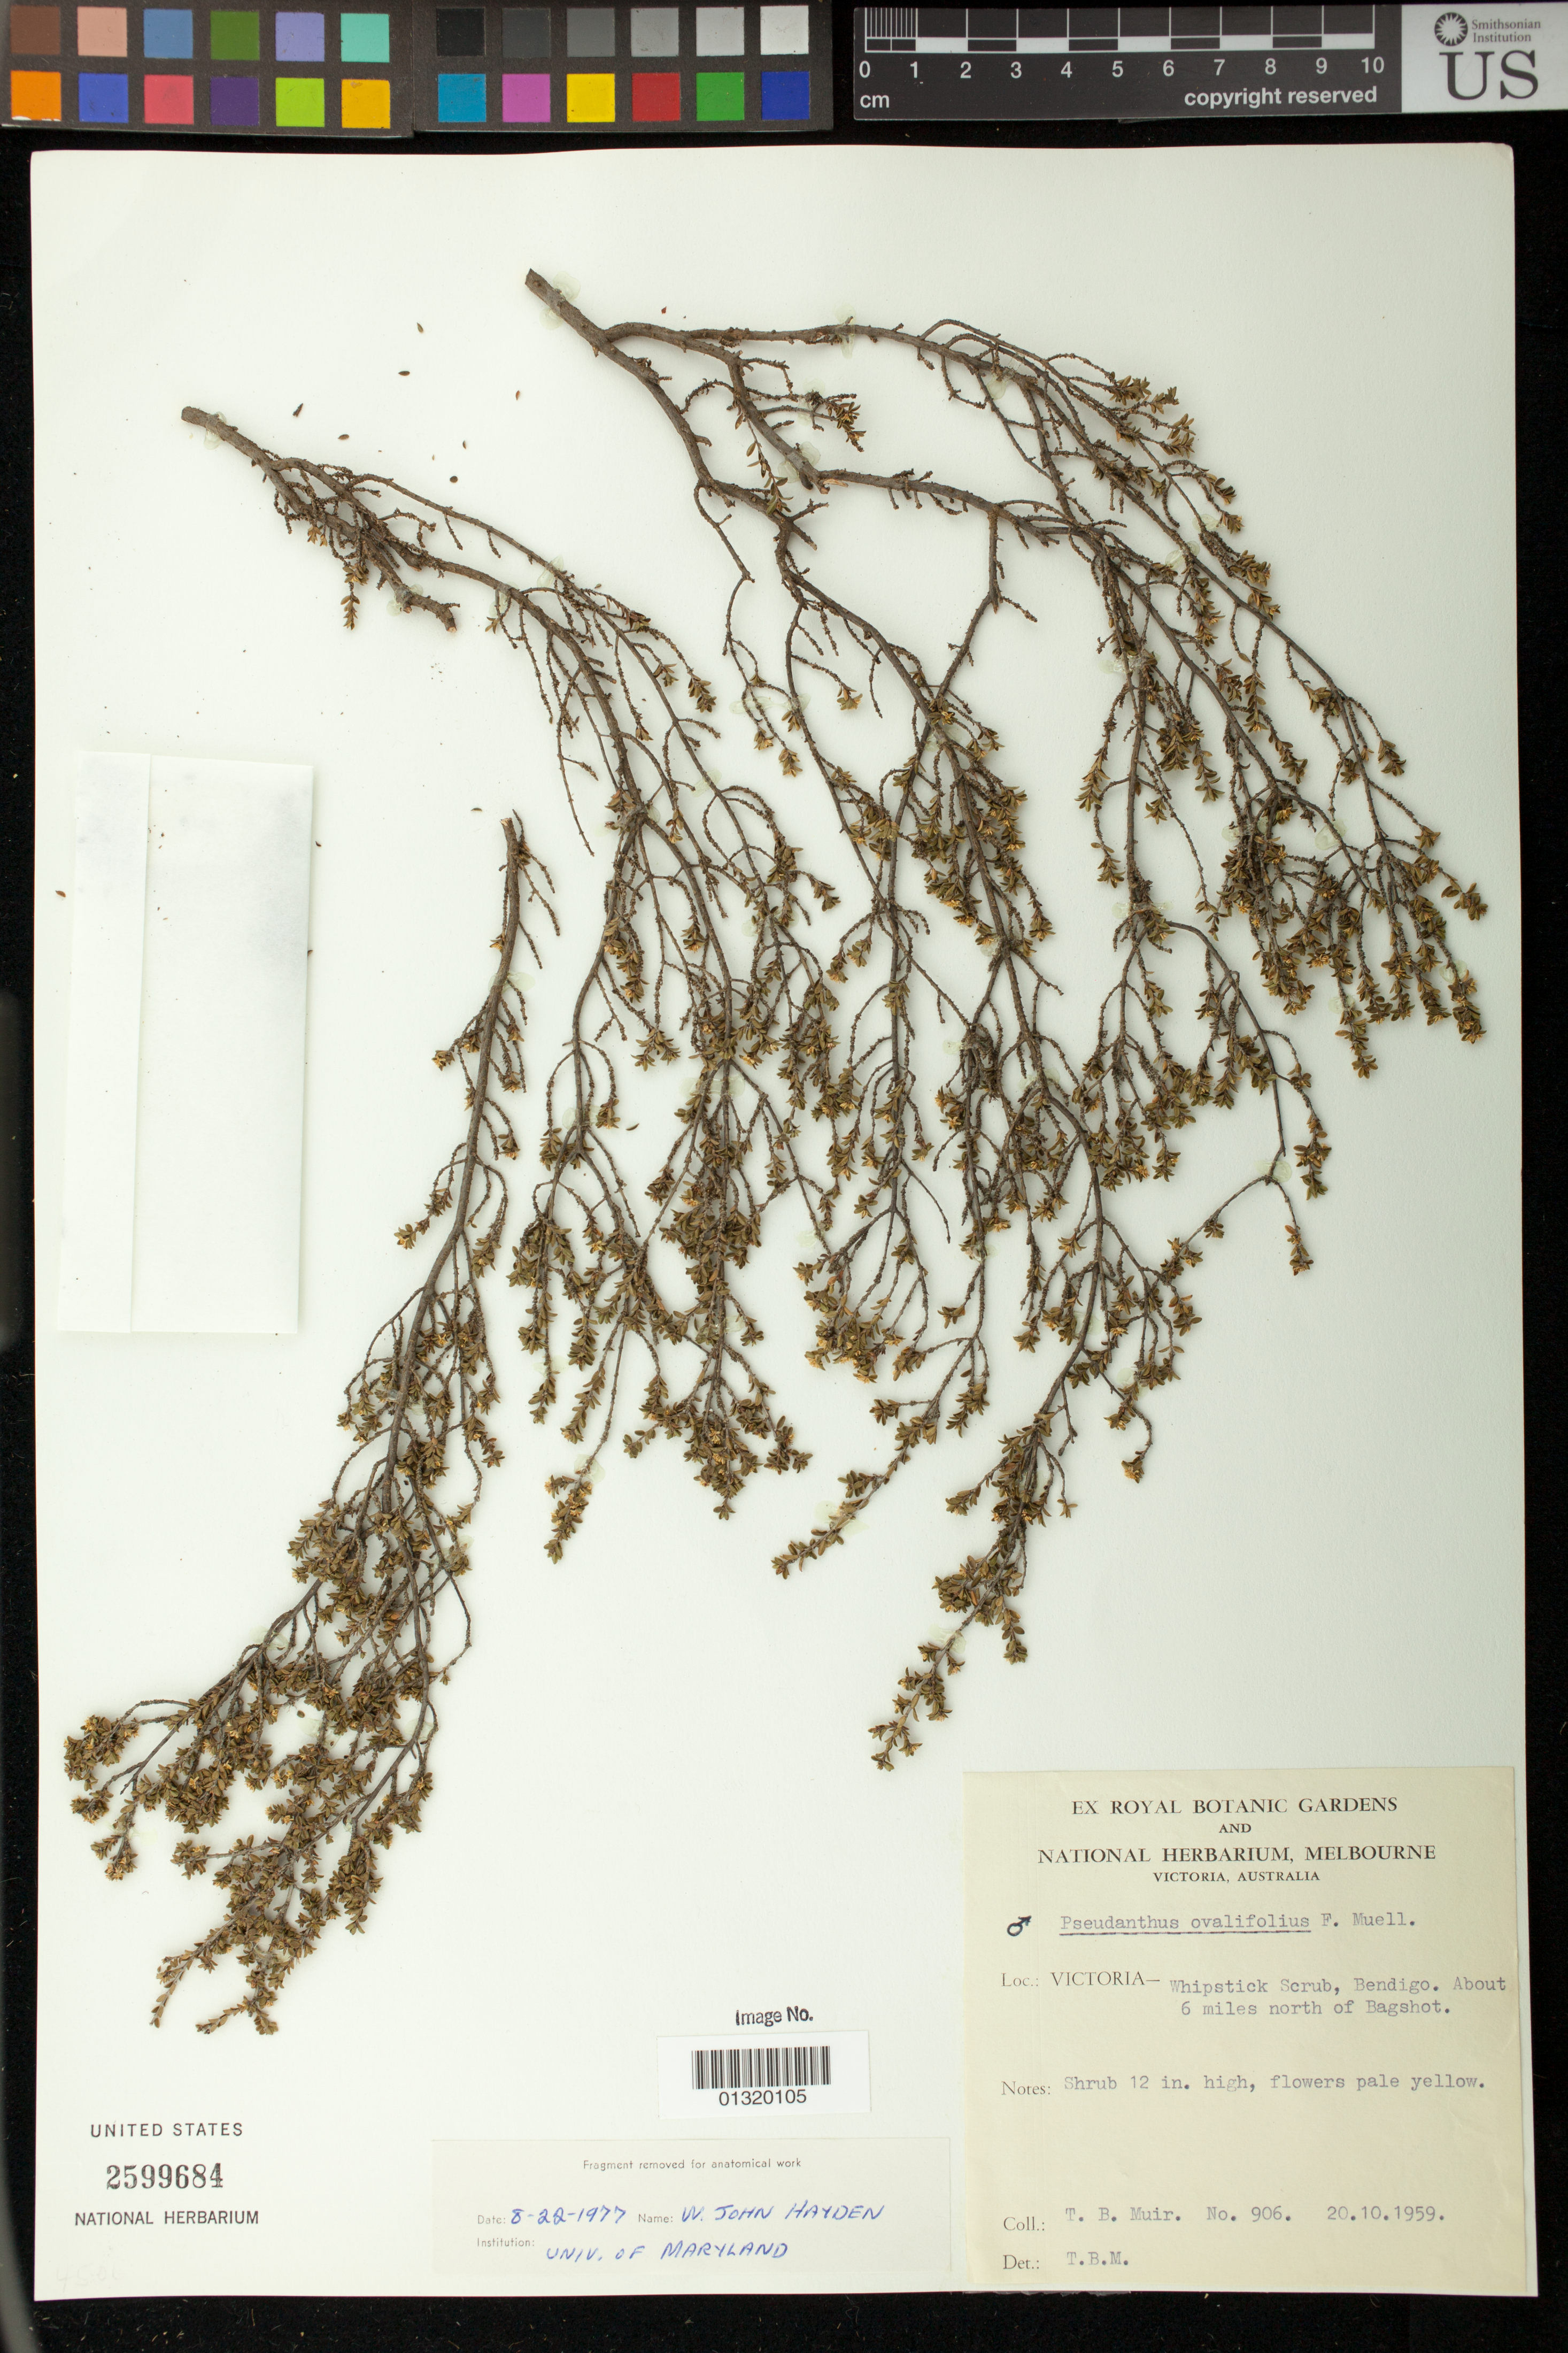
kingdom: Plantae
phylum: Tracheophyta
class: Magnoliopsida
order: Malpighiales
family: Picrodendraceae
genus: Pseudanthus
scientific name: Pseudanthus ovalifolius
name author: F. Muell.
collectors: T. Muir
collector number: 906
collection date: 1959-10-20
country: Australia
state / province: Victoria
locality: About 6 miles north of Bagshot.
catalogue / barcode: US 2599684